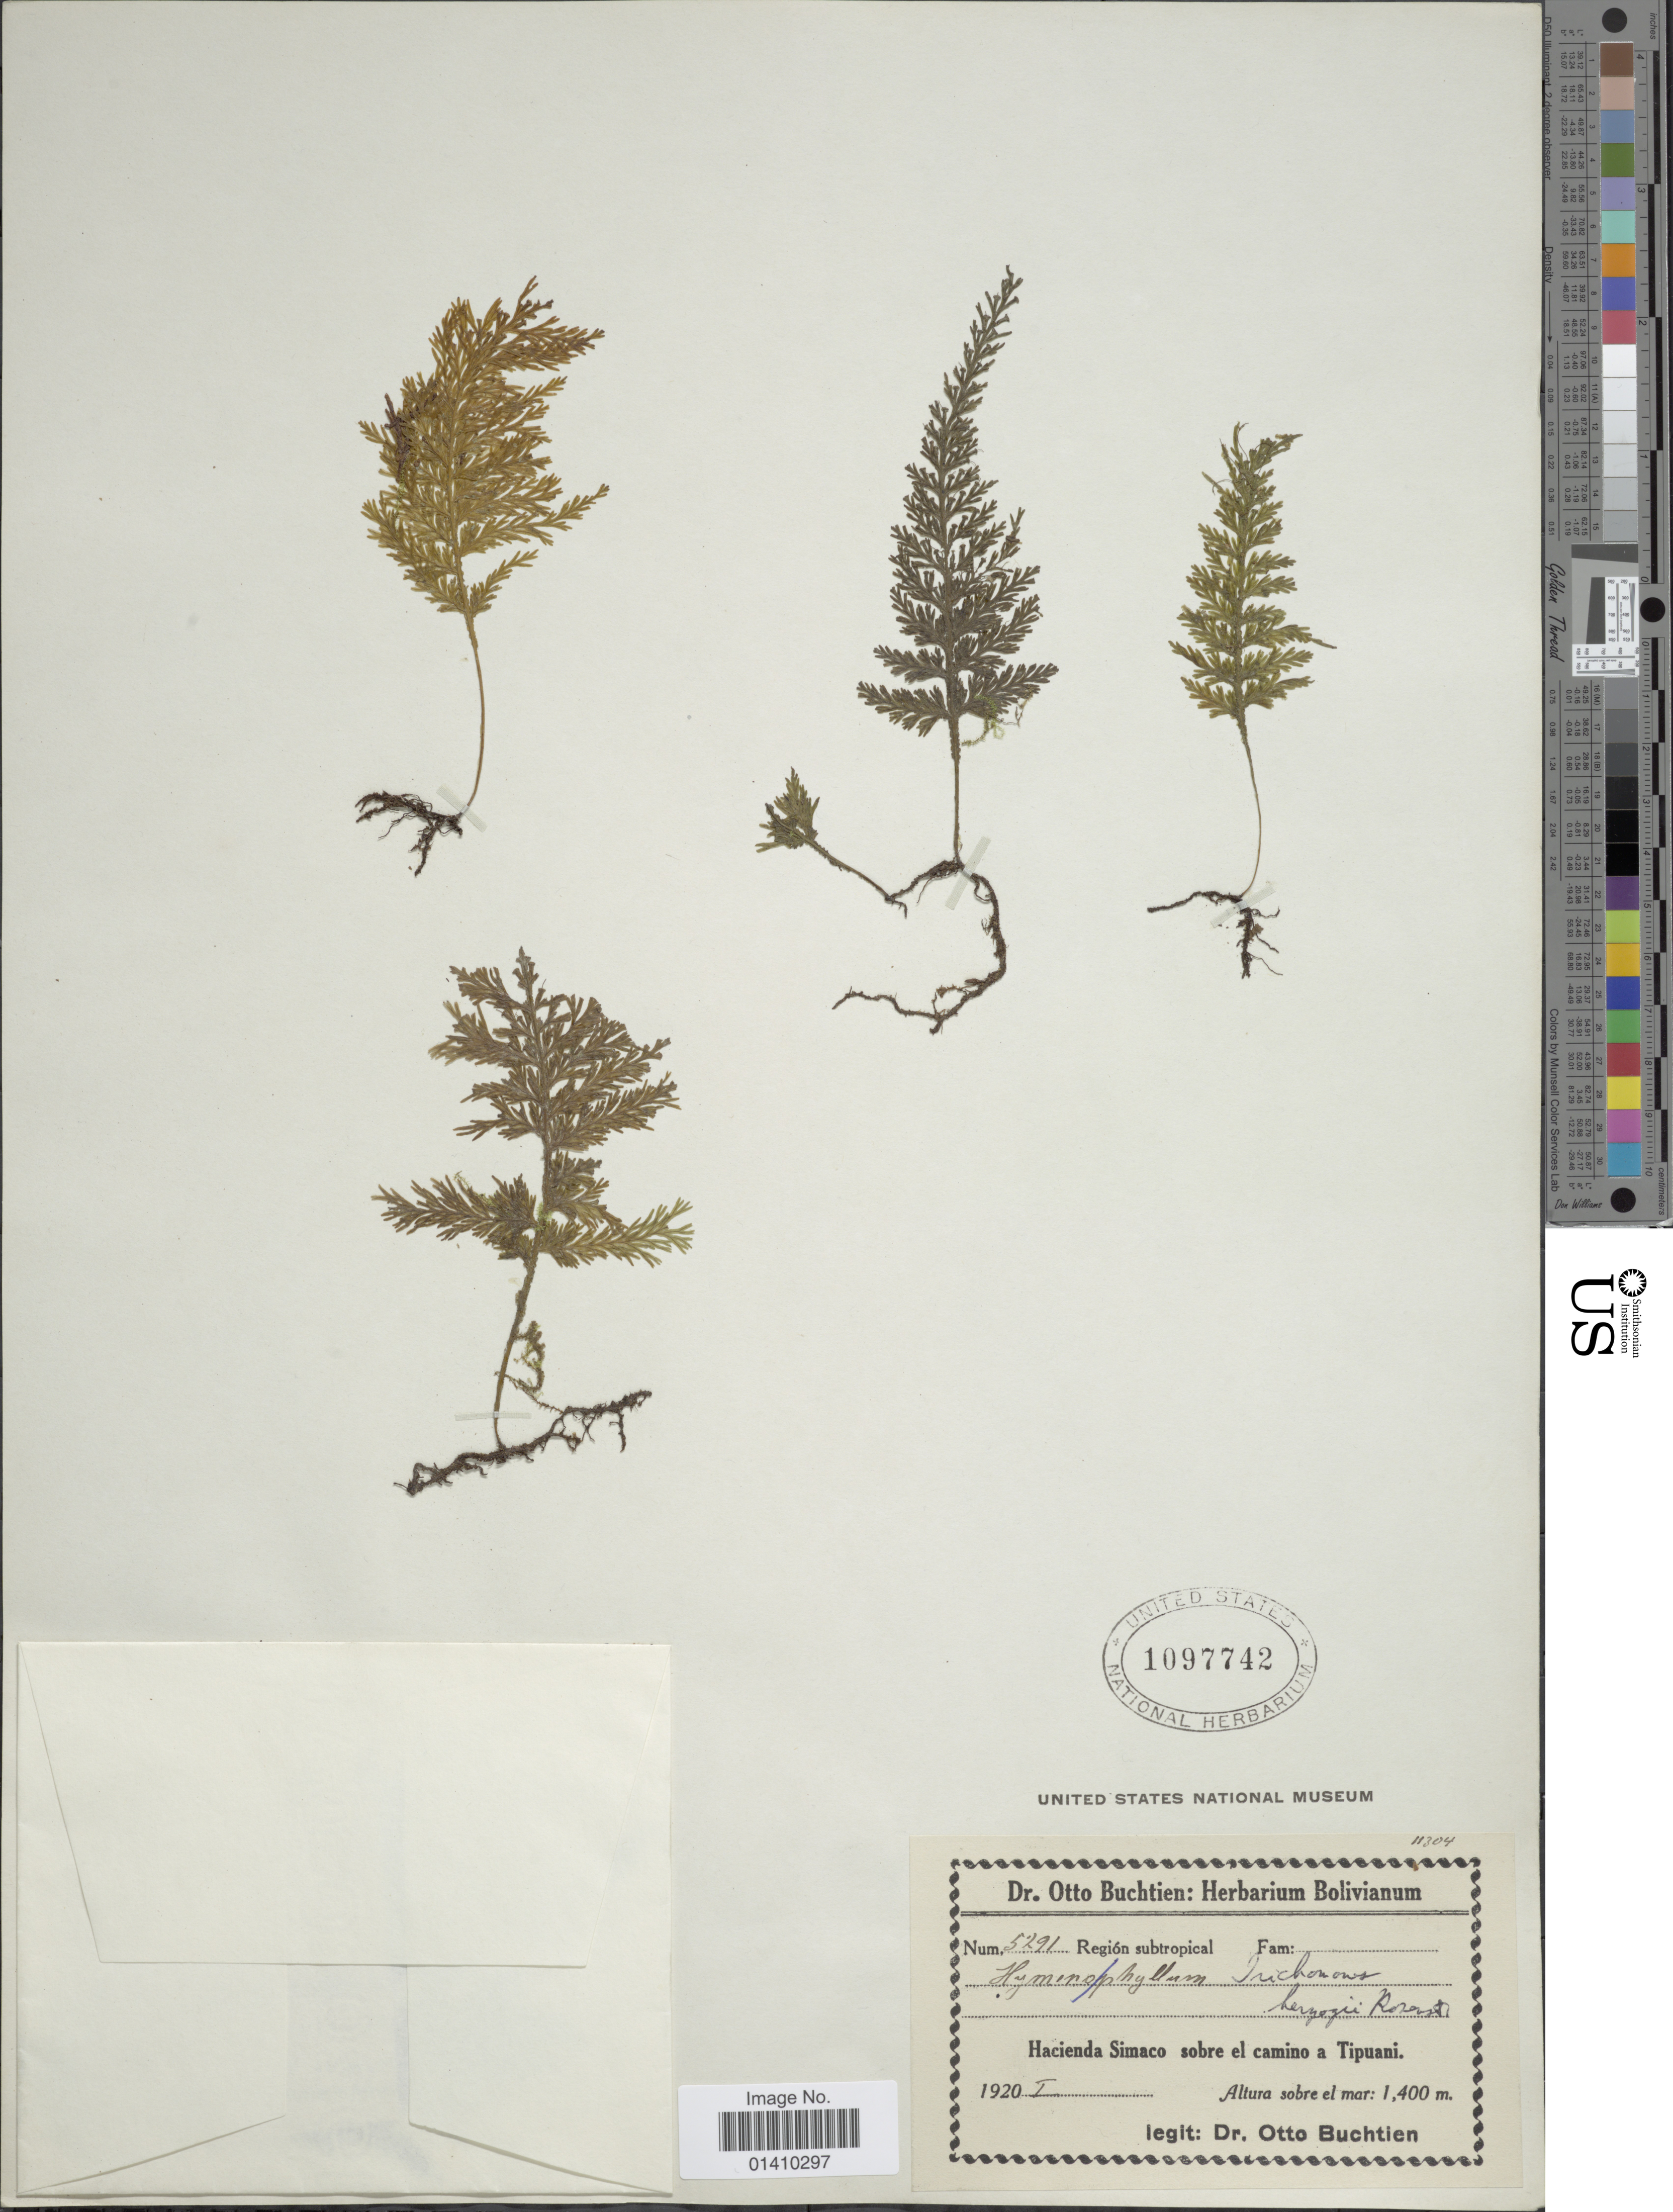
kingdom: Plantae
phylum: Tracheophyta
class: Polypodiopsida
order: Hymenophyllales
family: Hymenophyllaceae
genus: Polyphlebium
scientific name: Polyphlebium herzogii (Rosenst.) comb. ined., 2015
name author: (Rosenst.)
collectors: O. Buchtien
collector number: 5291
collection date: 1920-01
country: Bolivia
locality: Haciendo Simaco sobre el camino a Tipauni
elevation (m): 1400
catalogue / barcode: US 1097742